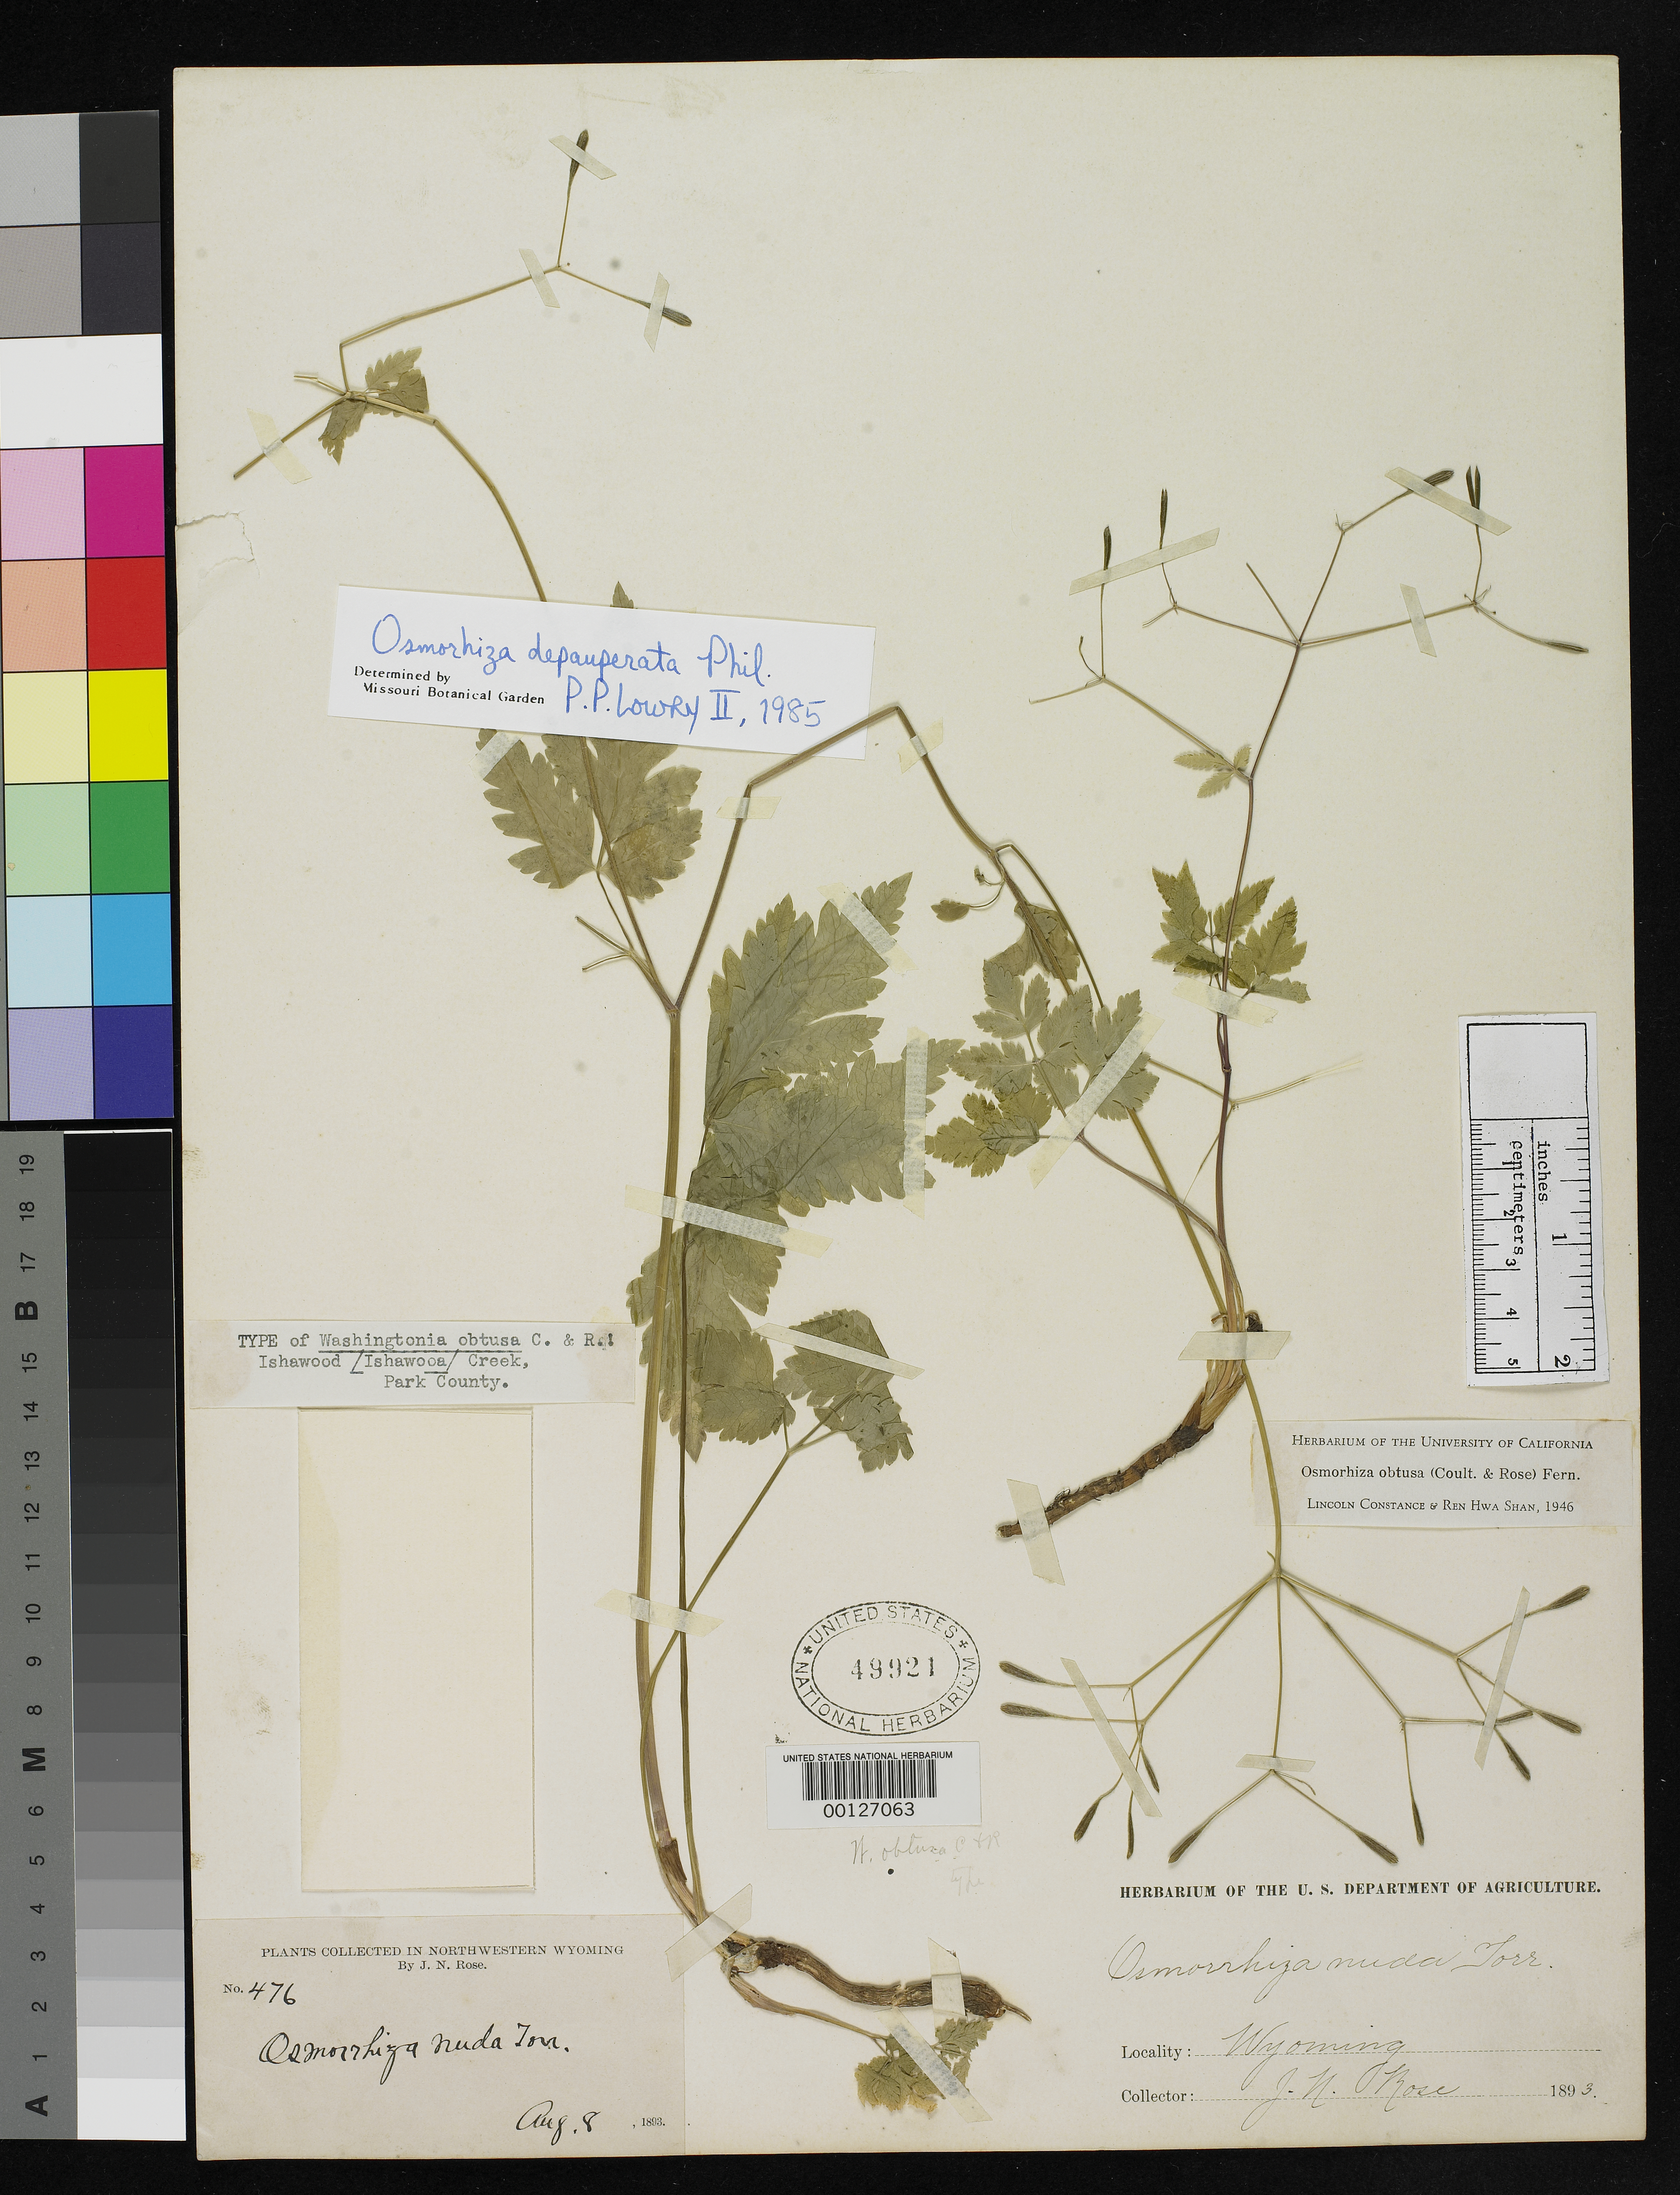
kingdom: Plantae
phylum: Tracheophyta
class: Magnoliopsida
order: Apiales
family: Apiaceae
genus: Washingtonia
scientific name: Washingtonia obtusa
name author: J.M. Coult. & Rose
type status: Holotype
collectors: J. N. Rose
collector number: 476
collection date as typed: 08 Aug 1893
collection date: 1893-08-08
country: United States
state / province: Wyoming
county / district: Park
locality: Ishawood Creek.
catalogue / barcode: US 49921